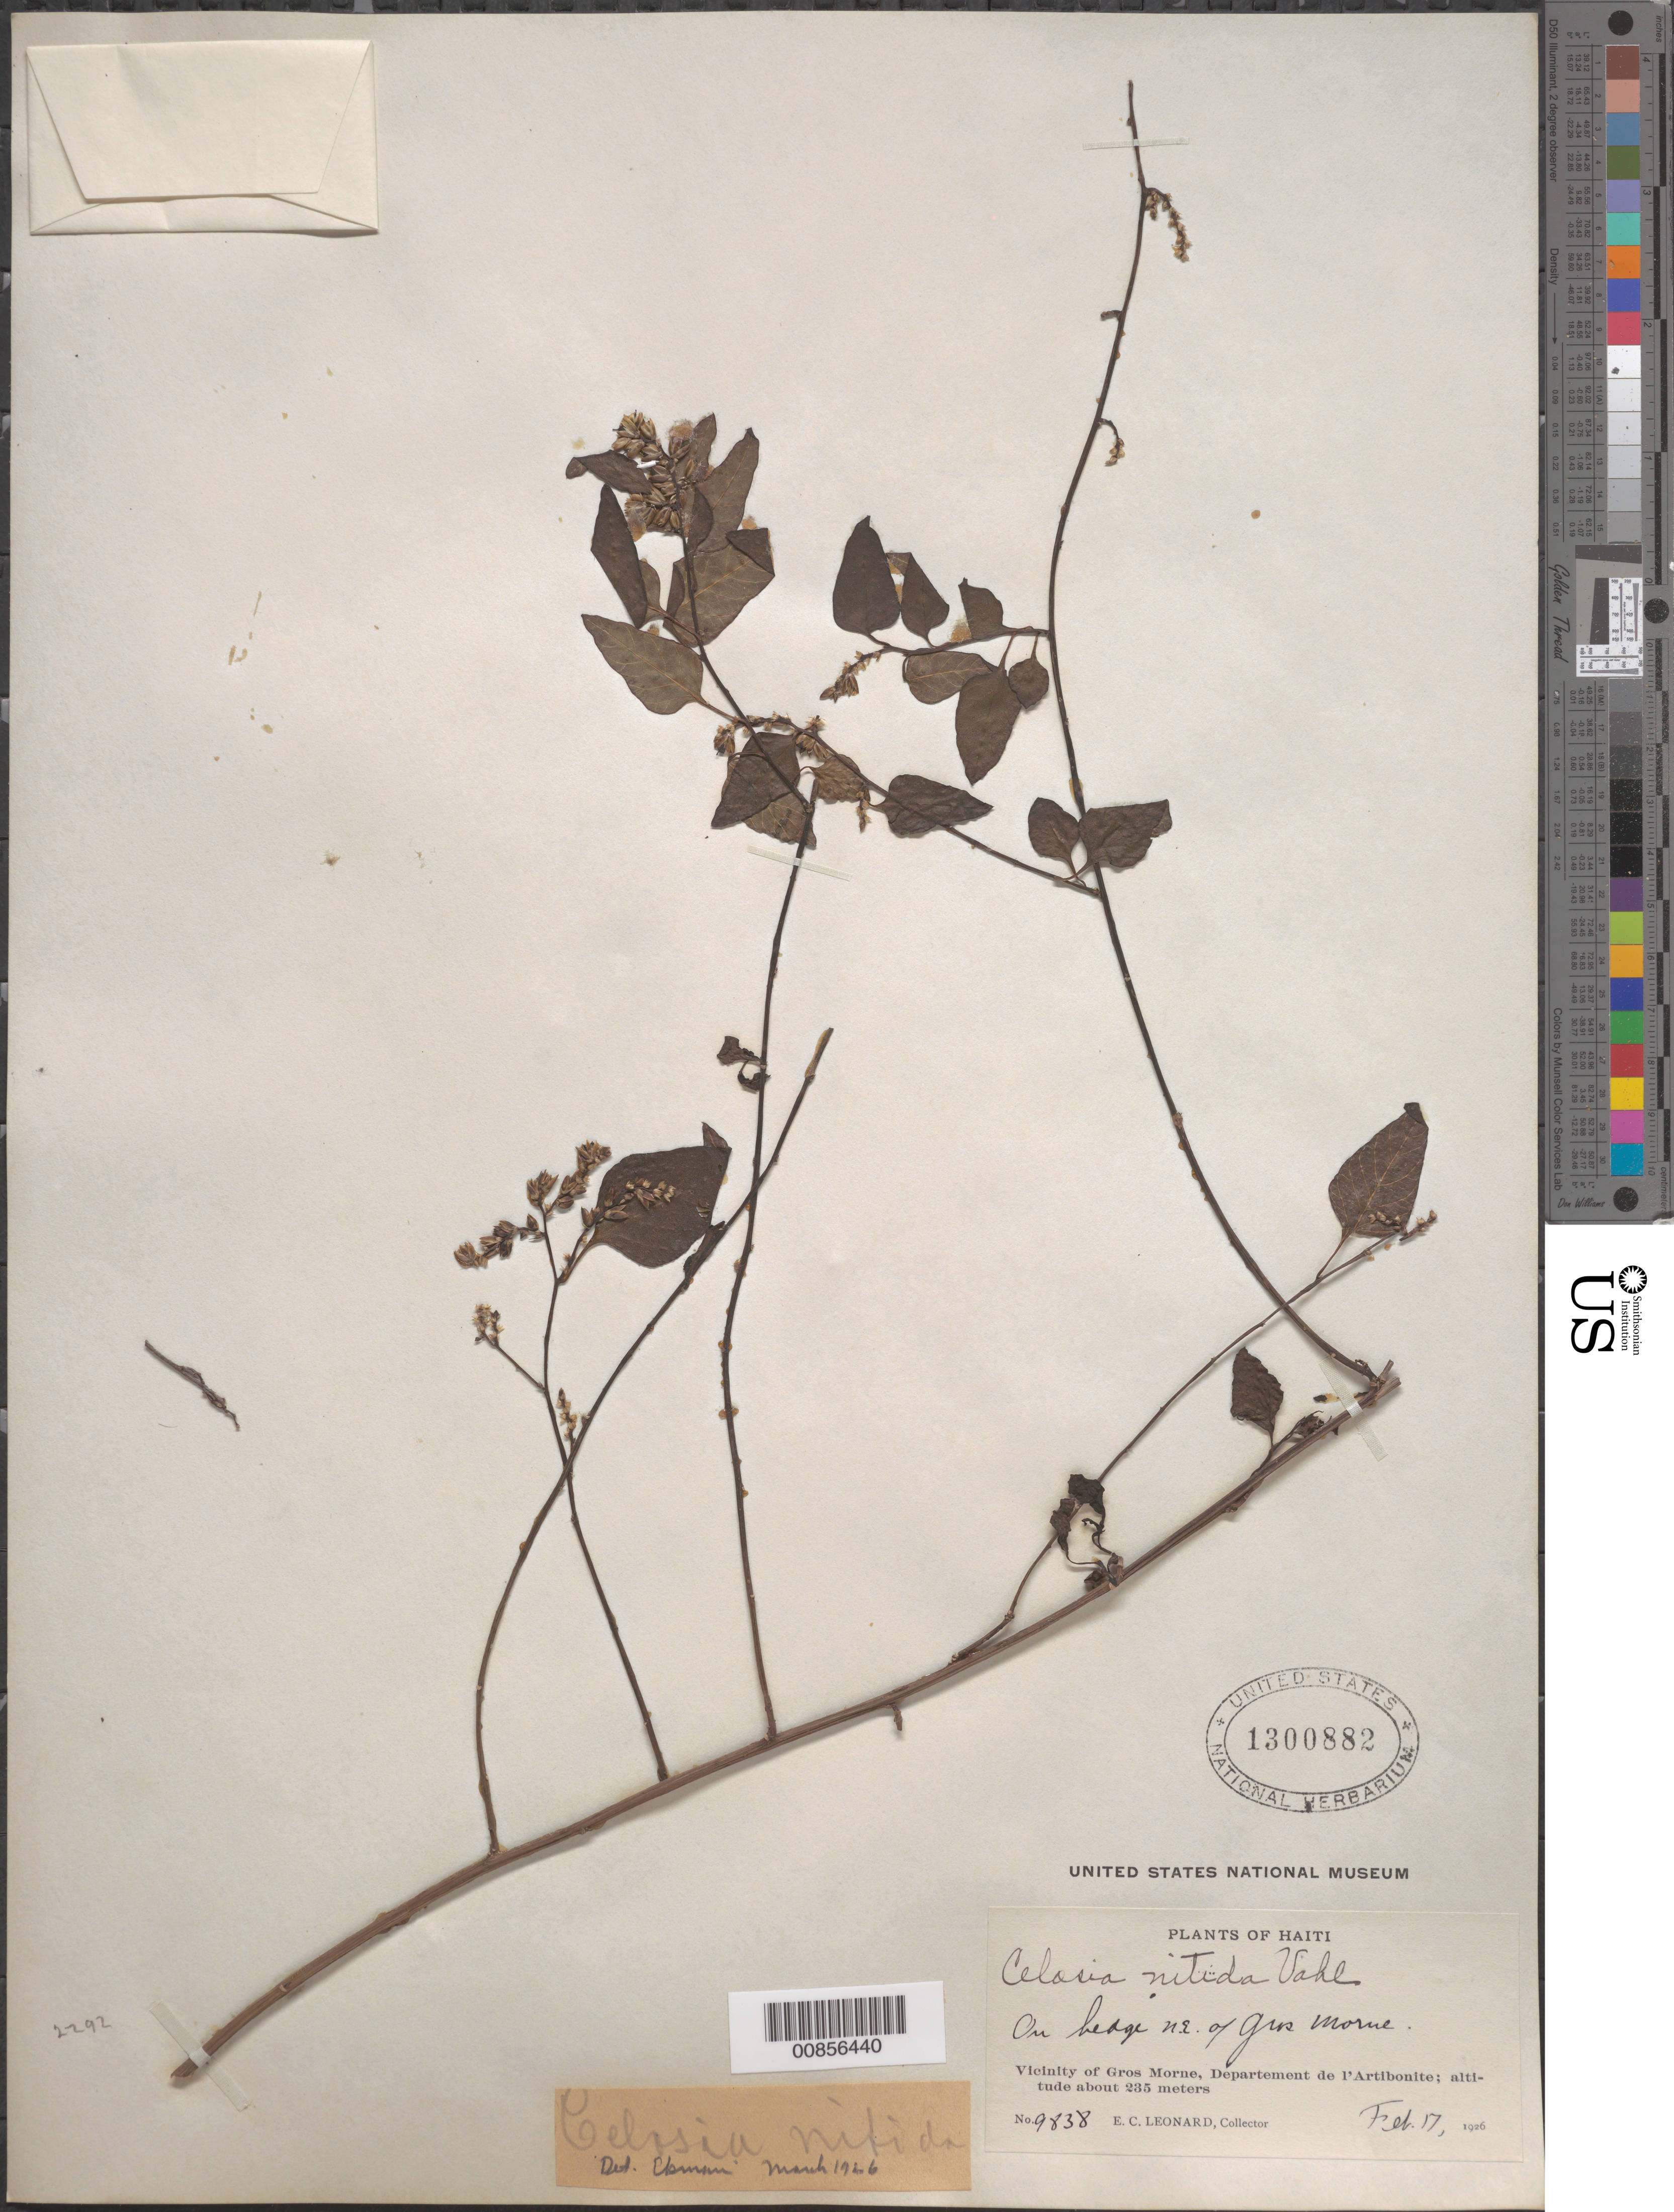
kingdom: Plantae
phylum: Tracheophyta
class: Magnoliopsida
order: Caryophyllales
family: Amaranthaceae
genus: Celosia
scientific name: Celosia nitida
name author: Vahl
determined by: Ekman, E. L.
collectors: E. C. Leonard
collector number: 9838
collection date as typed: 17 Feb 1926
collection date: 1926-02-17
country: Haiti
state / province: Artibonite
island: Hispaniola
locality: N.E. of Gros Morne.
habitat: On hedge.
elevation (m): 235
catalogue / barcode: US 1300882